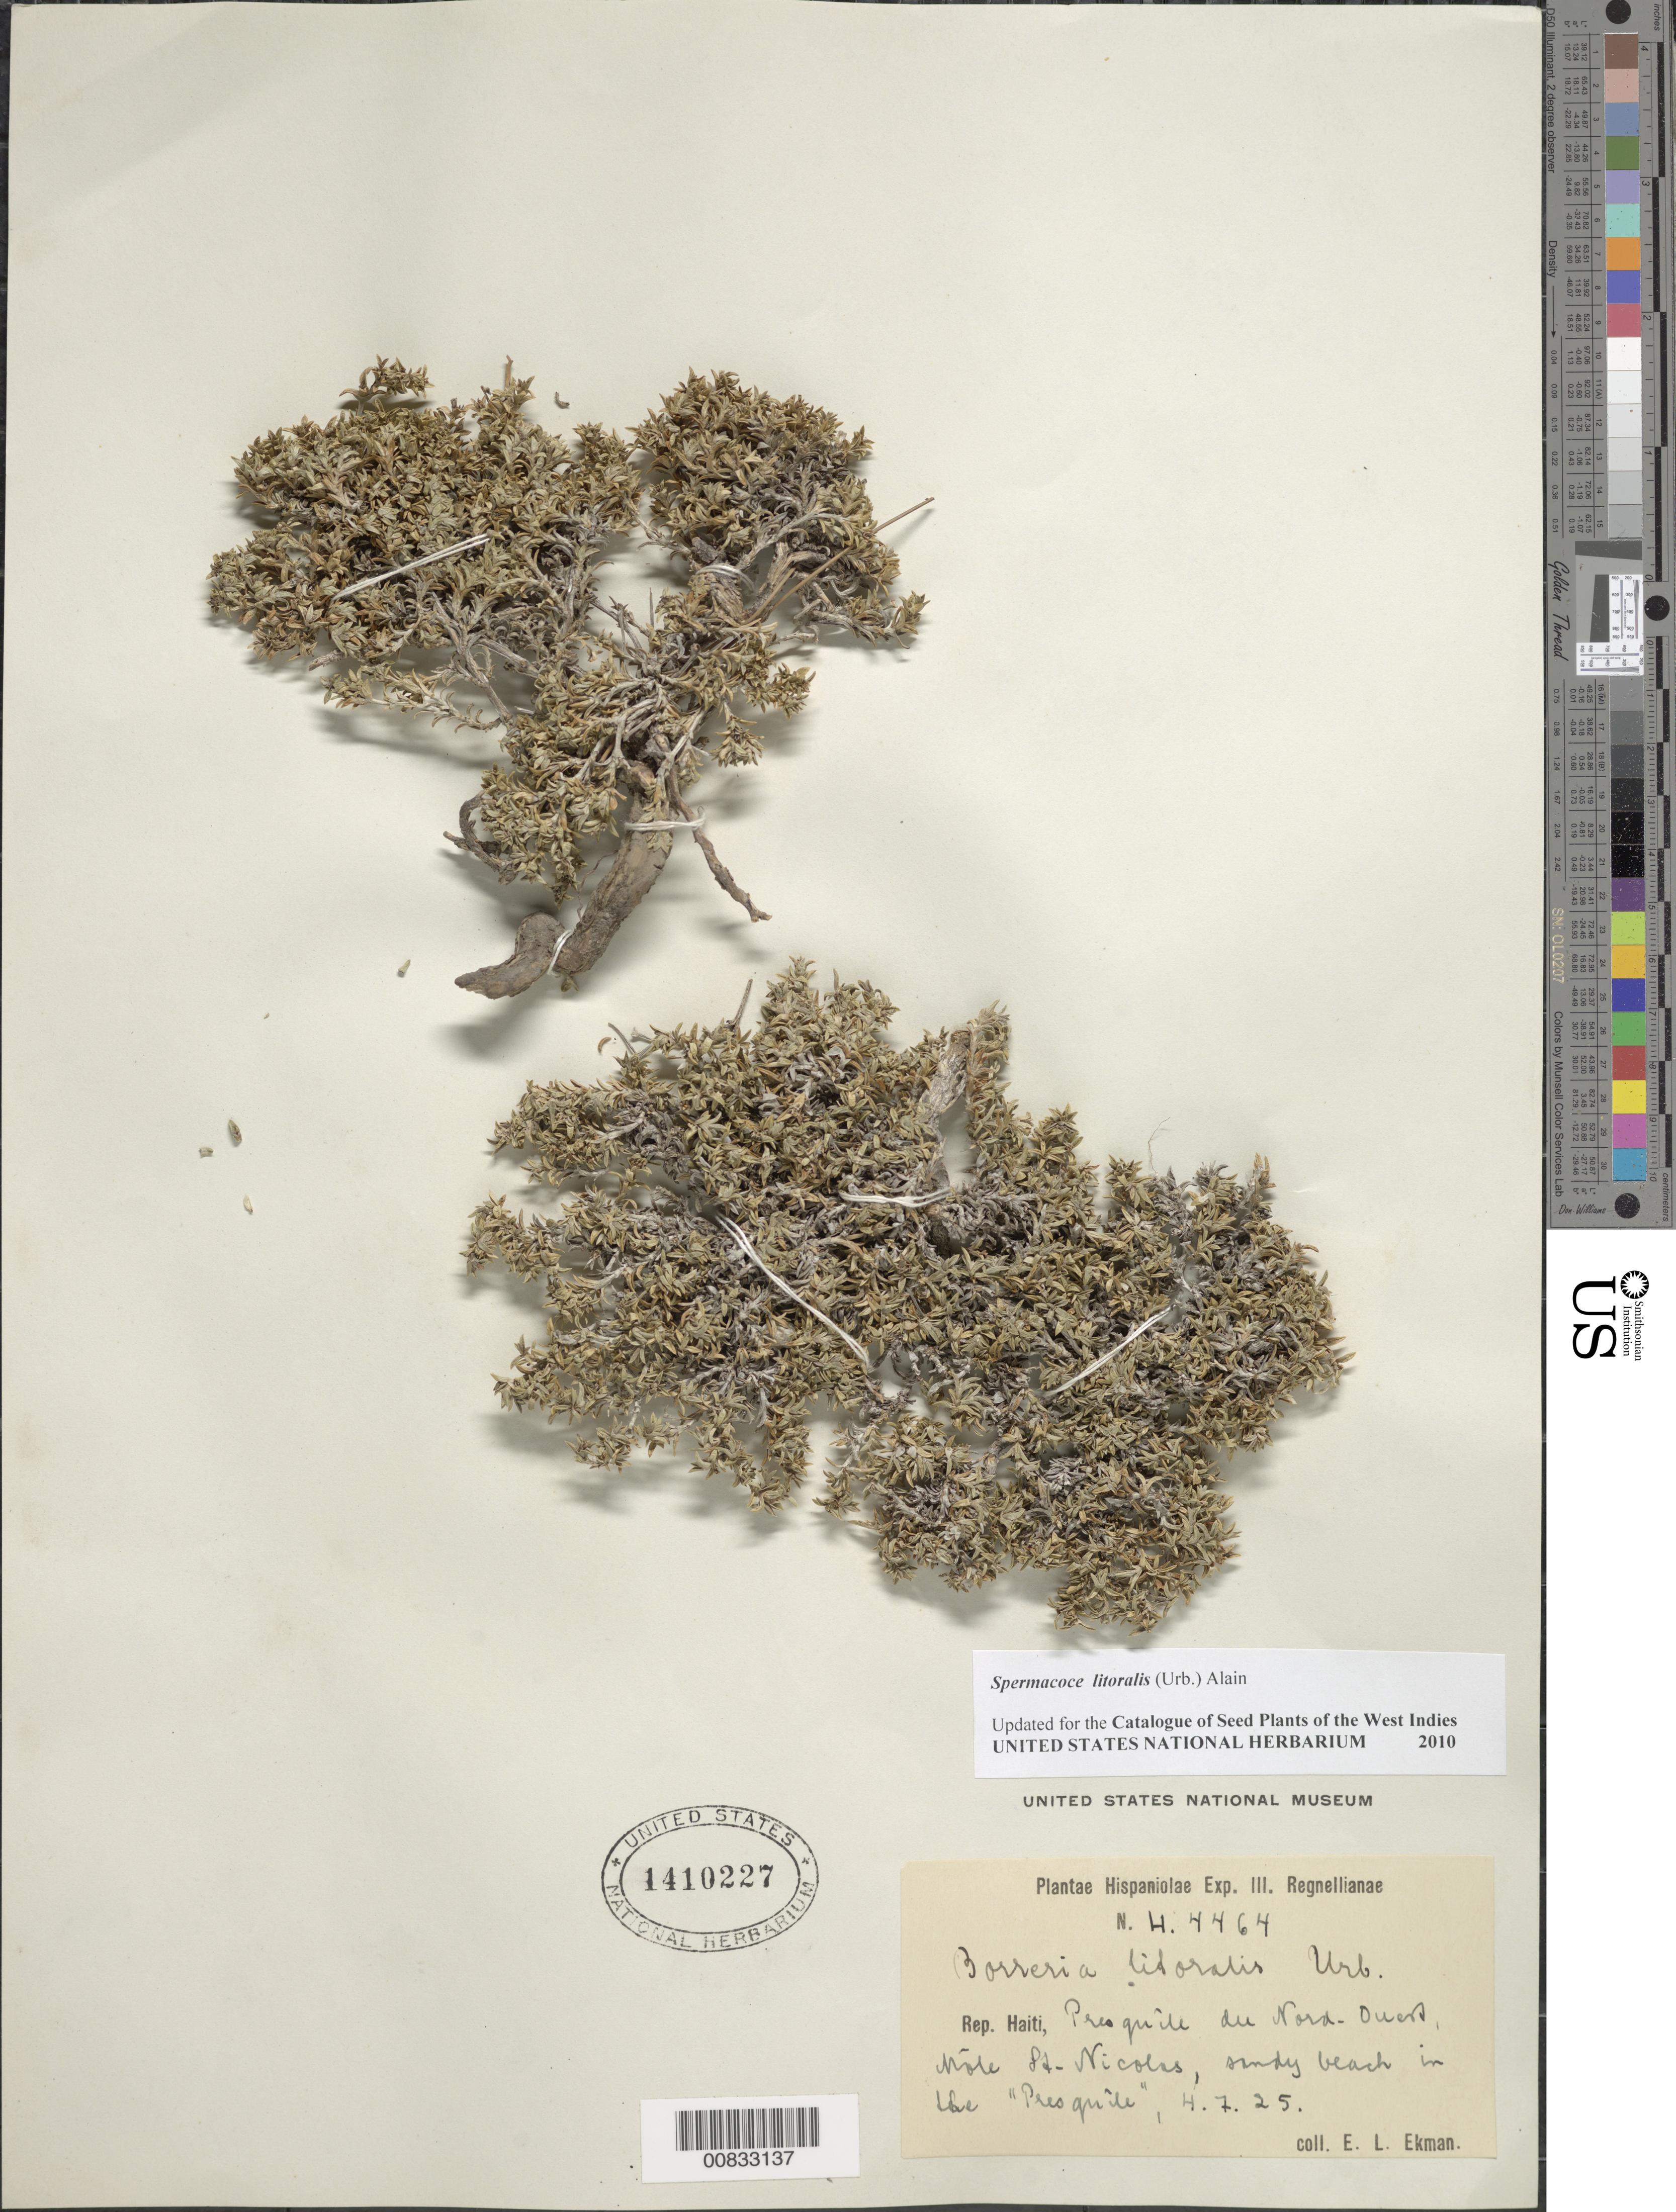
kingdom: Plantae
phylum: Tracheophyta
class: Magnoliopsida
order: Gentianales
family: Rubiaceae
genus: Spermacoce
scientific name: Spermacoce litoralis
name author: (Urb.) Alain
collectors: E. L. Ekman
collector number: H 4464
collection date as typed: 04 Jul 1925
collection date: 1925-07-04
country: Haiti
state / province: Nord-Ouest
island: Hispaniola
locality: Môle St. Nicolas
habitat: Sandy beach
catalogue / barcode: US 1410227